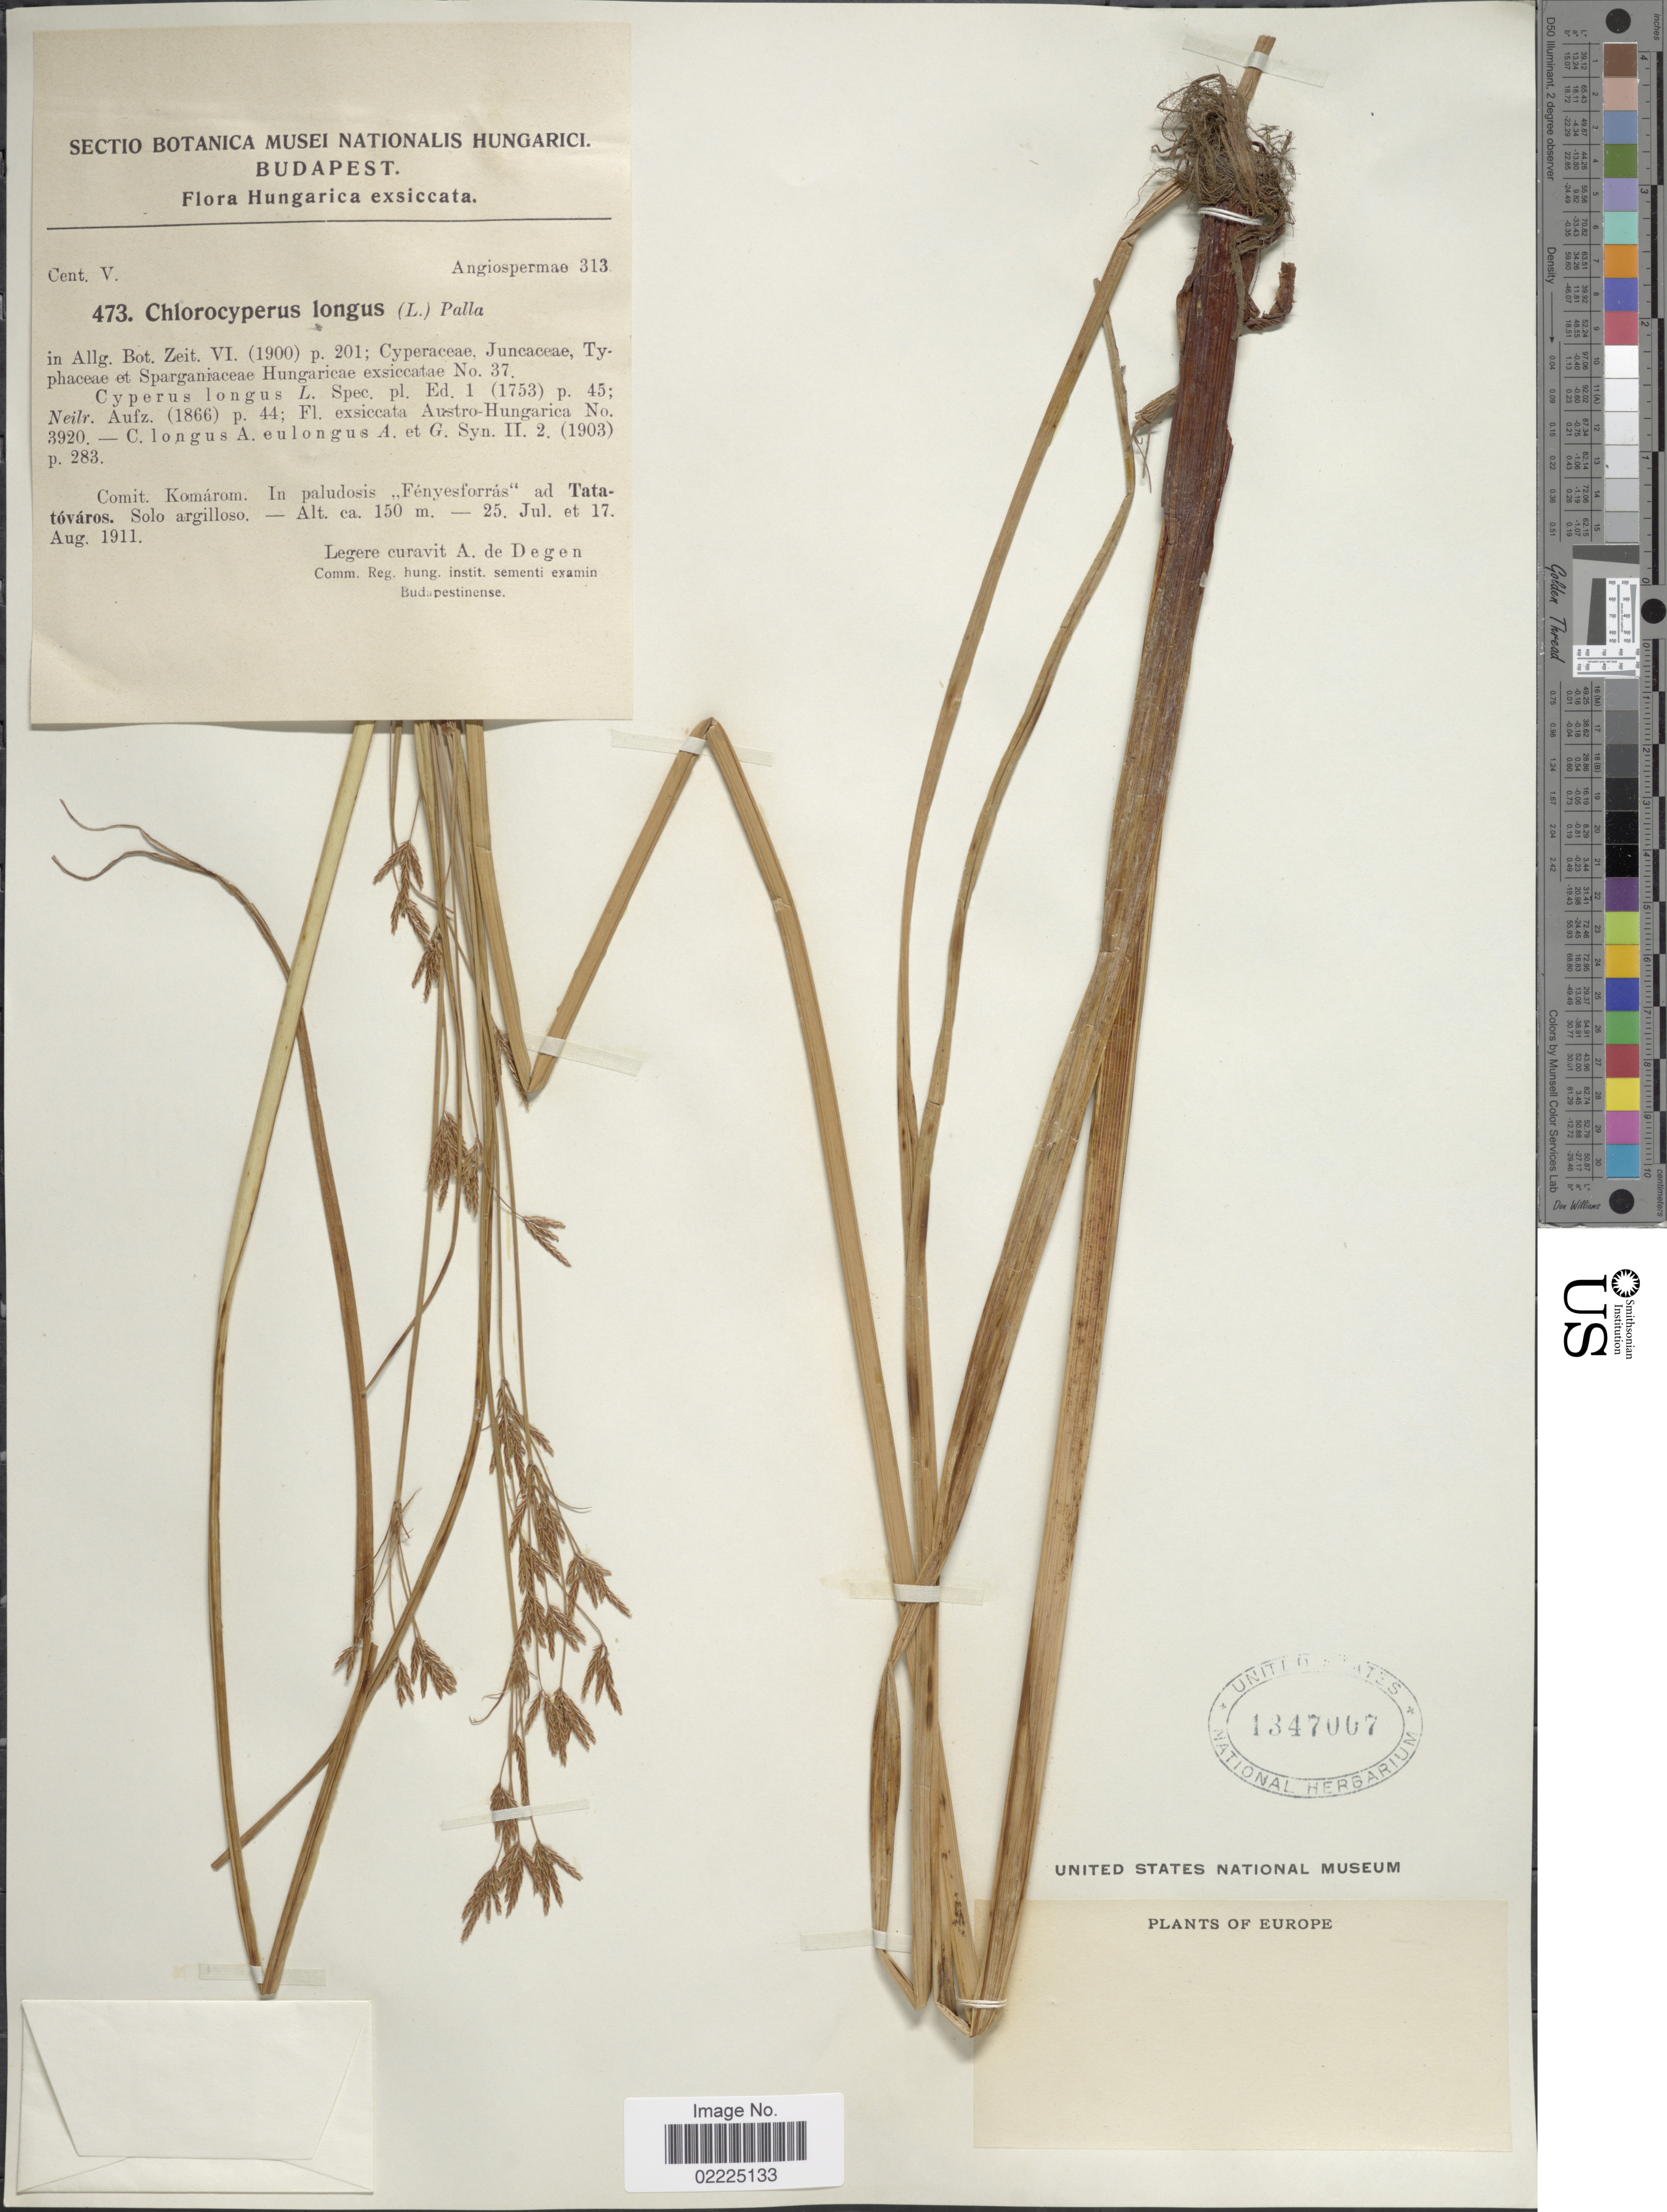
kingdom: Plantae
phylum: Tracheophyta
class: Liliopsida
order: Poales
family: Cyperaceae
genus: Cyperus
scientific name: Cyperus longus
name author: L.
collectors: A. von Degen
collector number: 473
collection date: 1911-07-25/1911-08-17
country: Hungary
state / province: Komárom-Esztergom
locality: Comit. Komarom. In paludosis "Fenyesforras" ad Tatatovaros. Solo argilloso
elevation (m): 150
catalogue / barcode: US 1347007